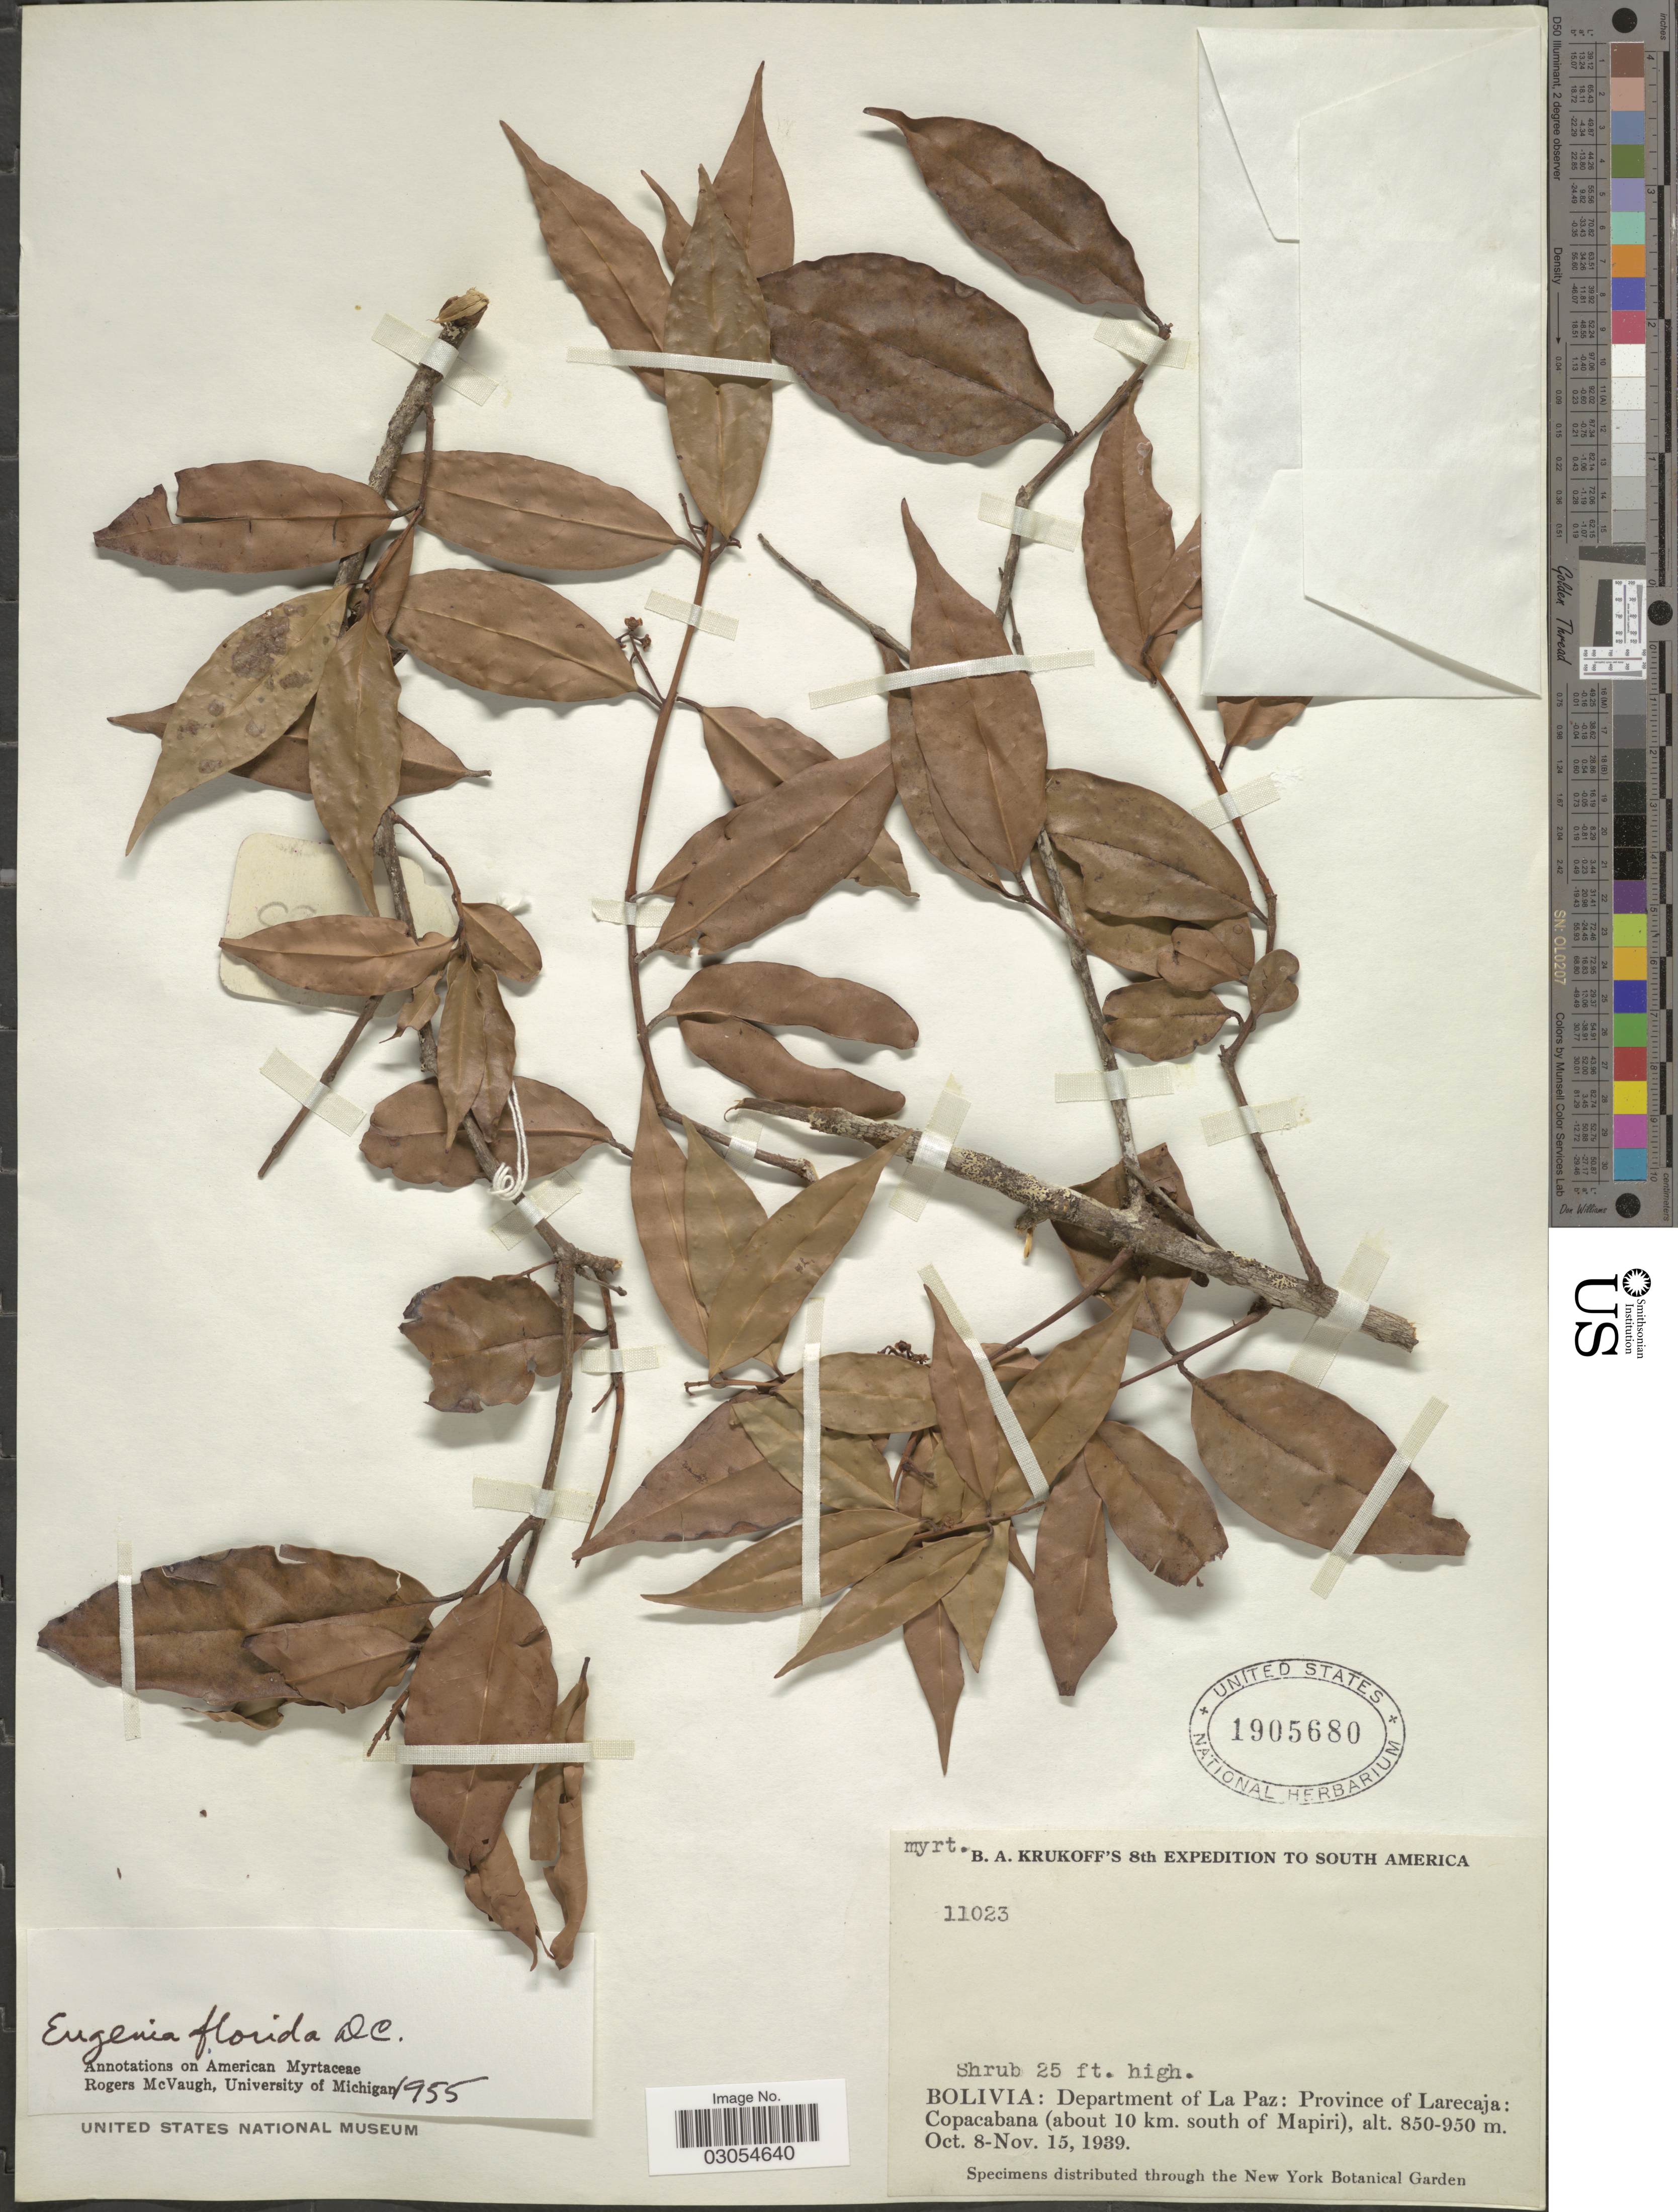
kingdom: Plantae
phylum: Tracheophyta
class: Magnoliopsida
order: Myrtales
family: Myrtaceae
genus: Eugenia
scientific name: Eugenia florida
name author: DC.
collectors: B. A. Krukoff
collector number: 11023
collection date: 1939-10-08/1939-11-15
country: Bolivia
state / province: La Paz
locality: Department of La Paz: Province of Larecaja: Copacabana (about 10 km. south of Mapiri).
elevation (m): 850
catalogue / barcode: US 1905680